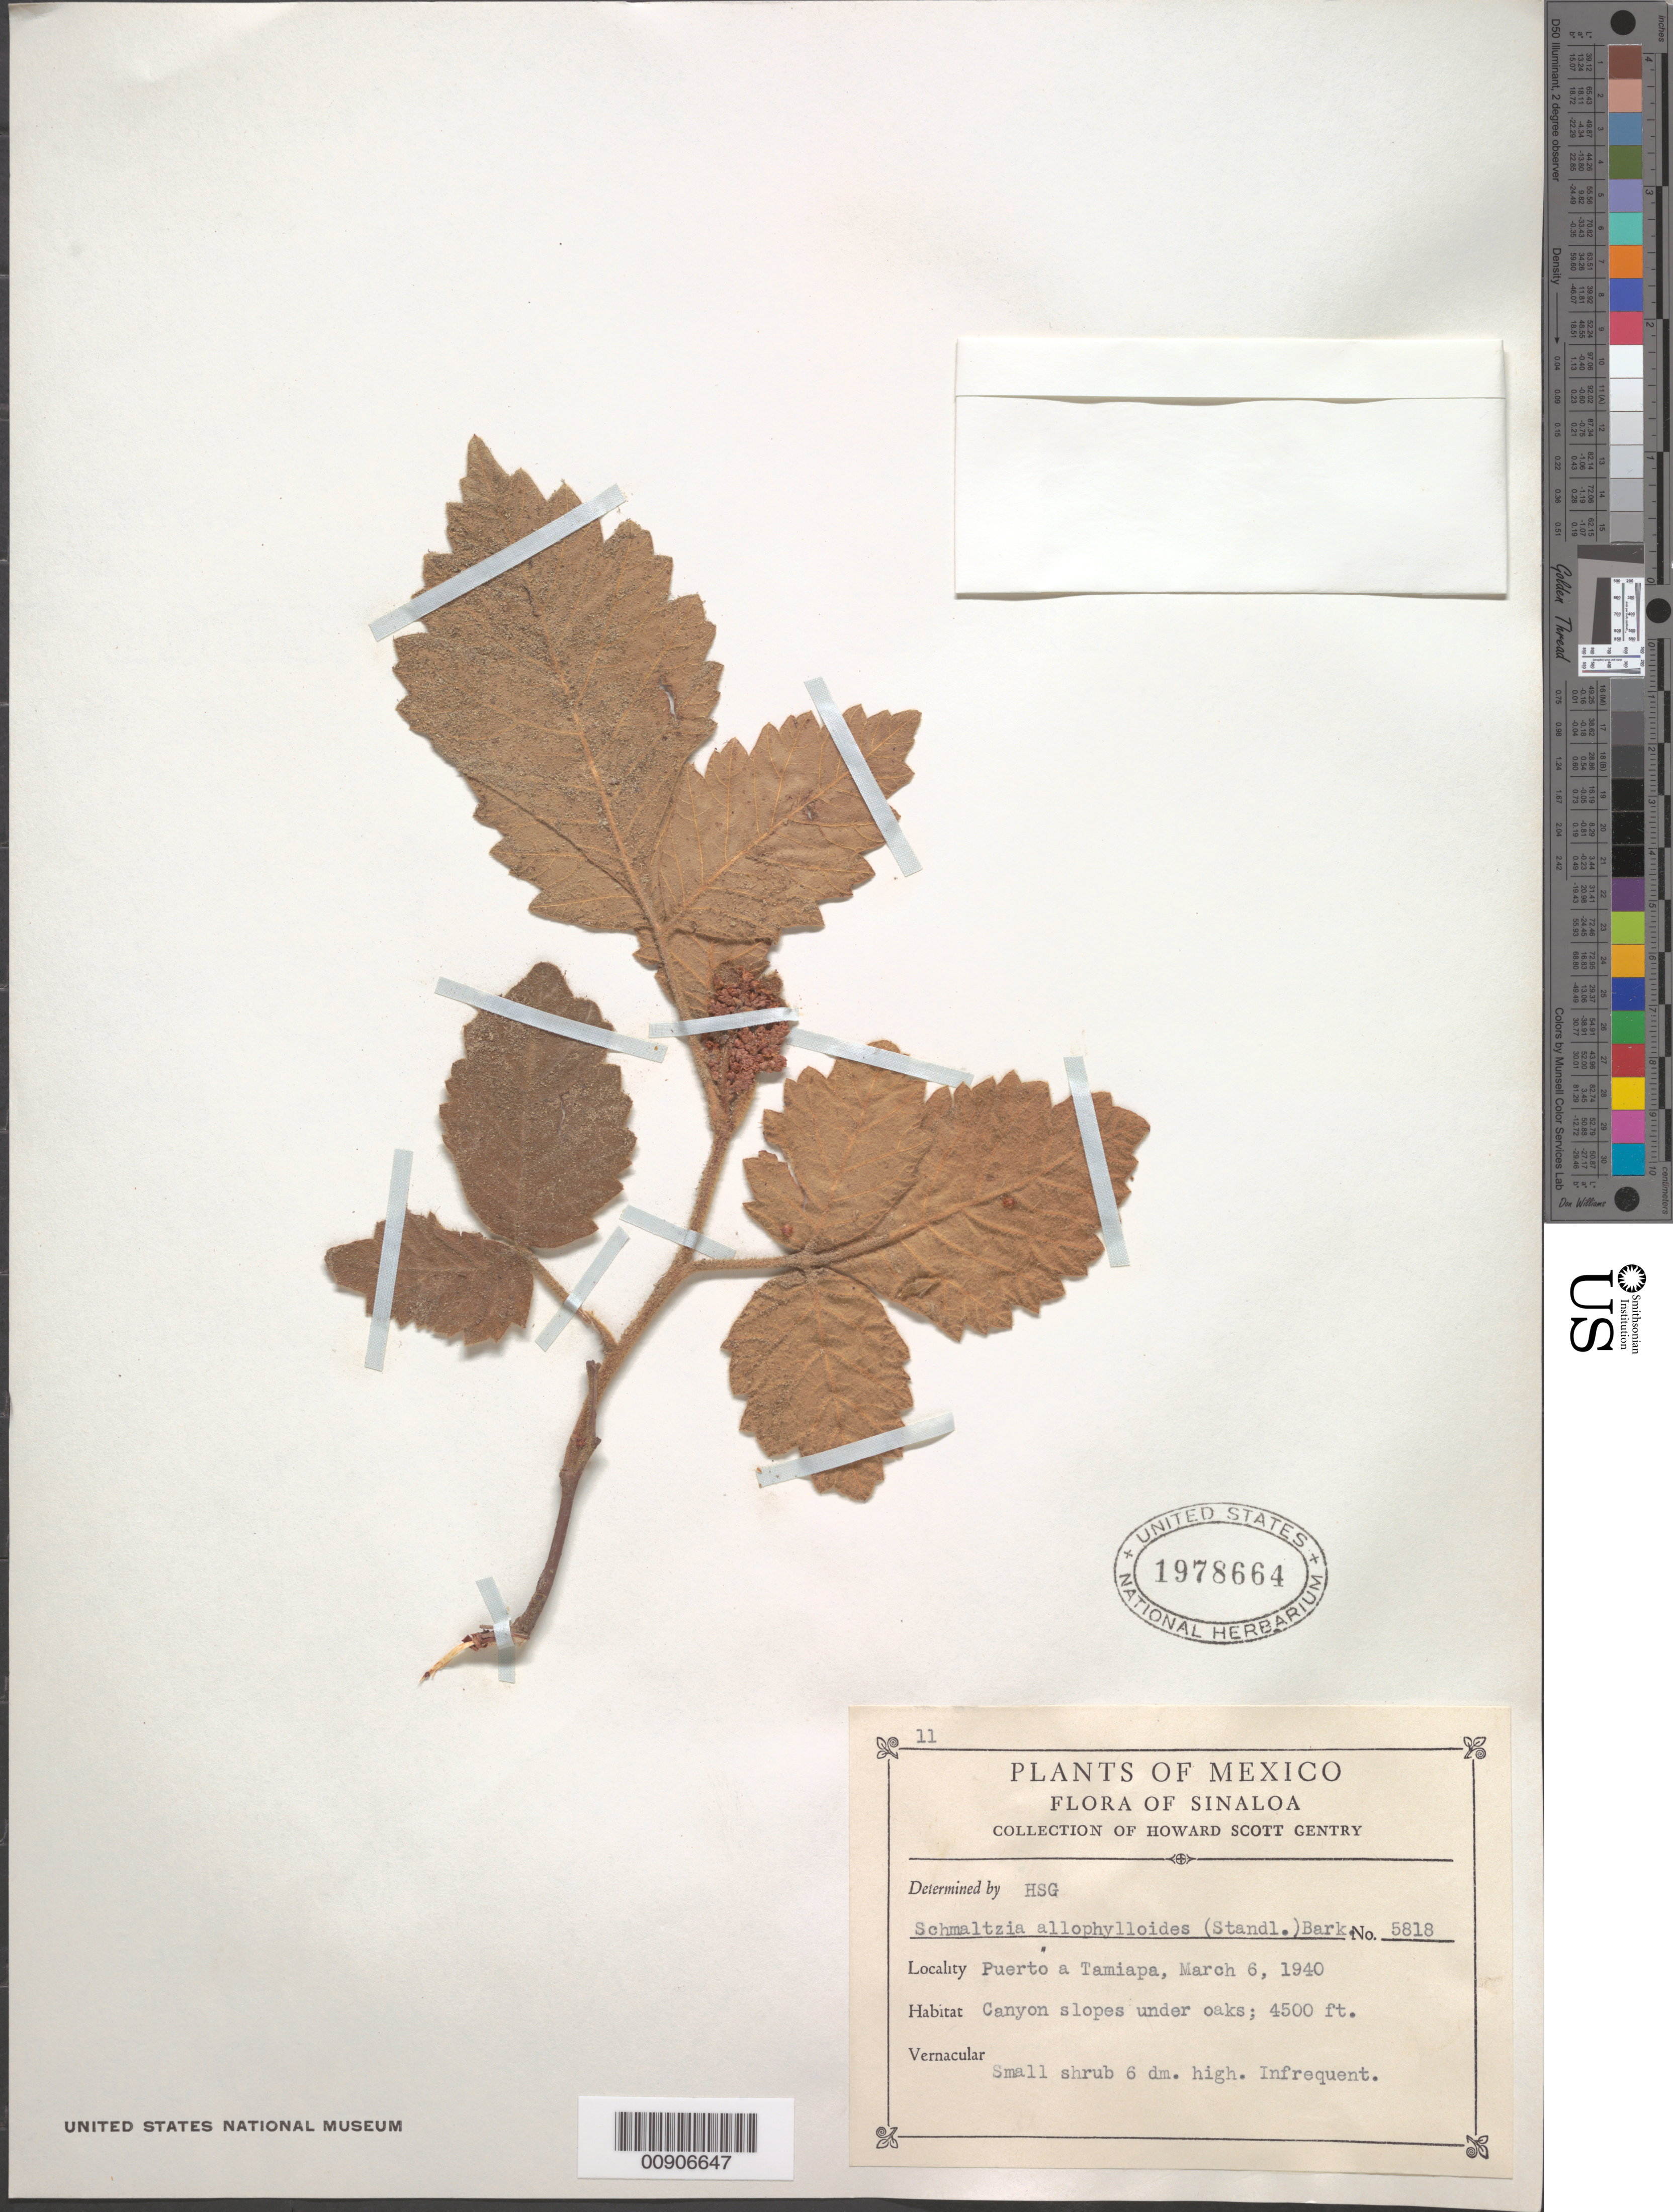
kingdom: Plantae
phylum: Tracheophyta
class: Magnoliopsida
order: Sapindales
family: Anacardiaceae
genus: Rhus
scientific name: Rhus allophyloides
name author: Standl.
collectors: H. S. Gentry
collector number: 5818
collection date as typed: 06 Mar 1940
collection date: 1940-03-06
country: Mexico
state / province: Sinaloa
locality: Sinaloa: Puerto a Tamiapa.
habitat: Canyon slopes under oaks.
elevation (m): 1372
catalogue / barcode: US 1978664